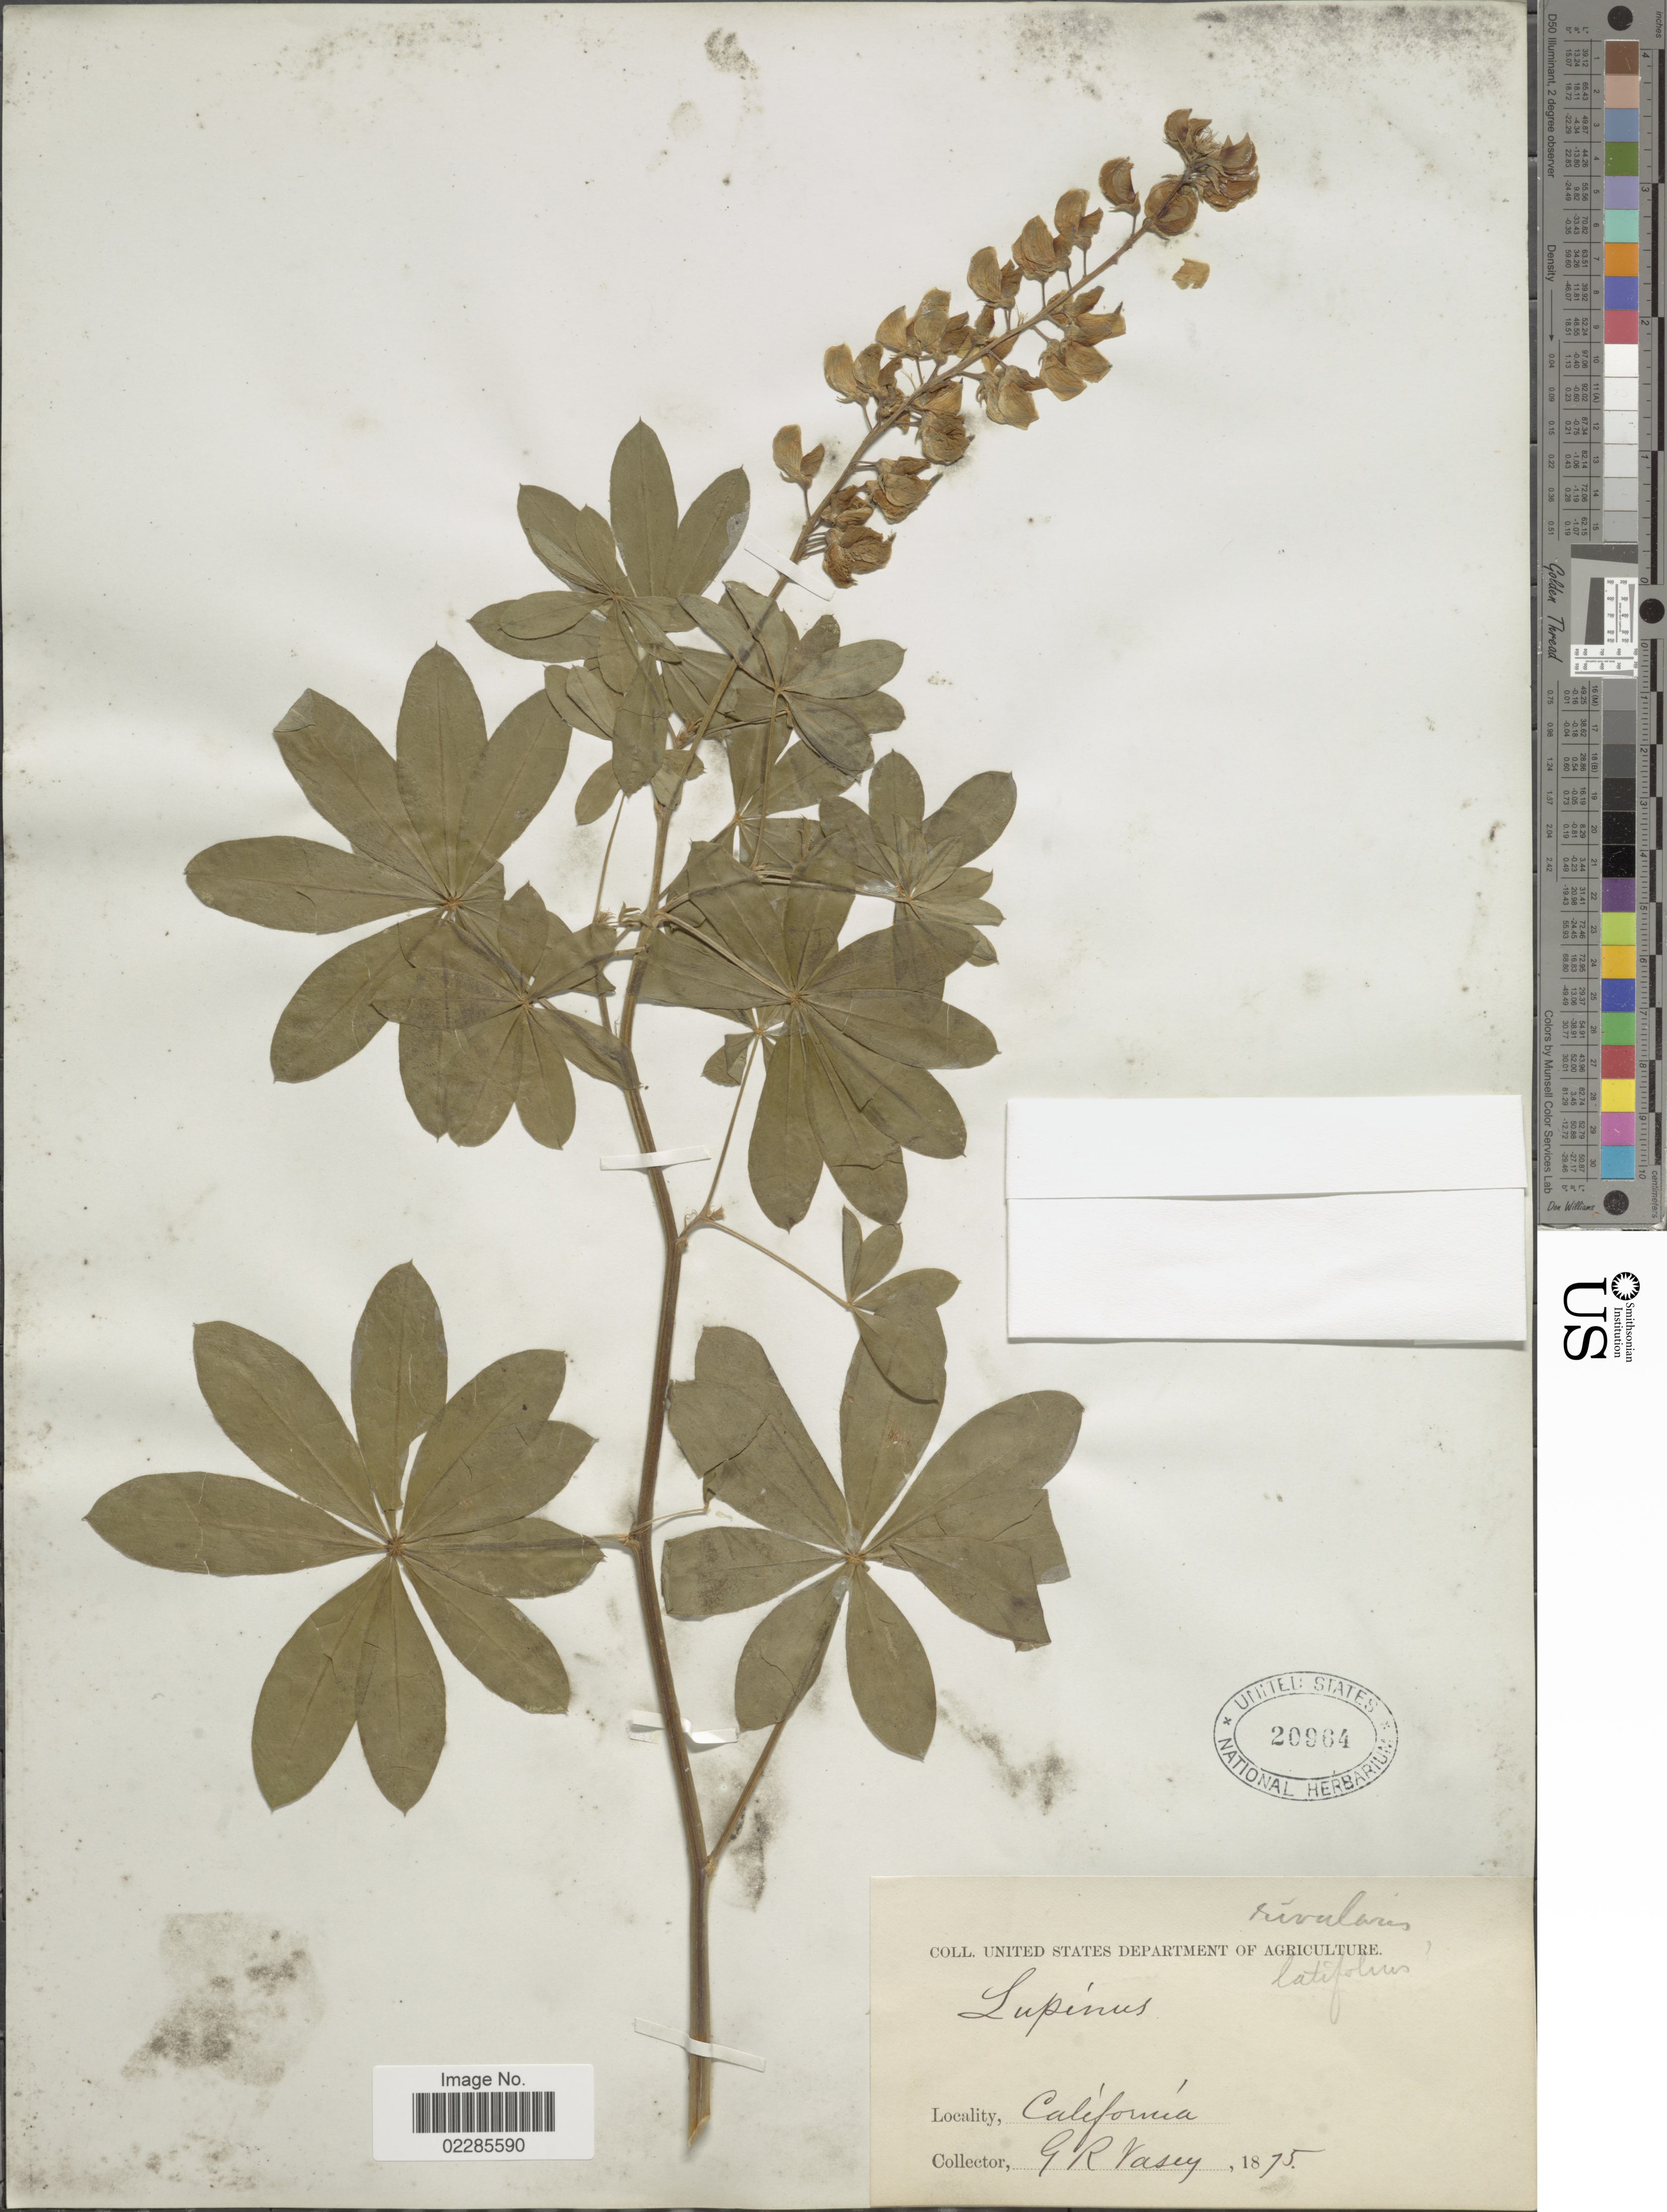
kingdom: Plantae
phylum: Tracheophyta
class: Magnoliopsida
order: Fabales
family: Fabaceae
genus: Lupinus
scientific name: Lupinus latifolius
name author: Lindl. ex J. Agardh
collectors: G. R. Vasey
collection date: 1875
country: United States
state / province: California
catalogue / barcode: US 20964